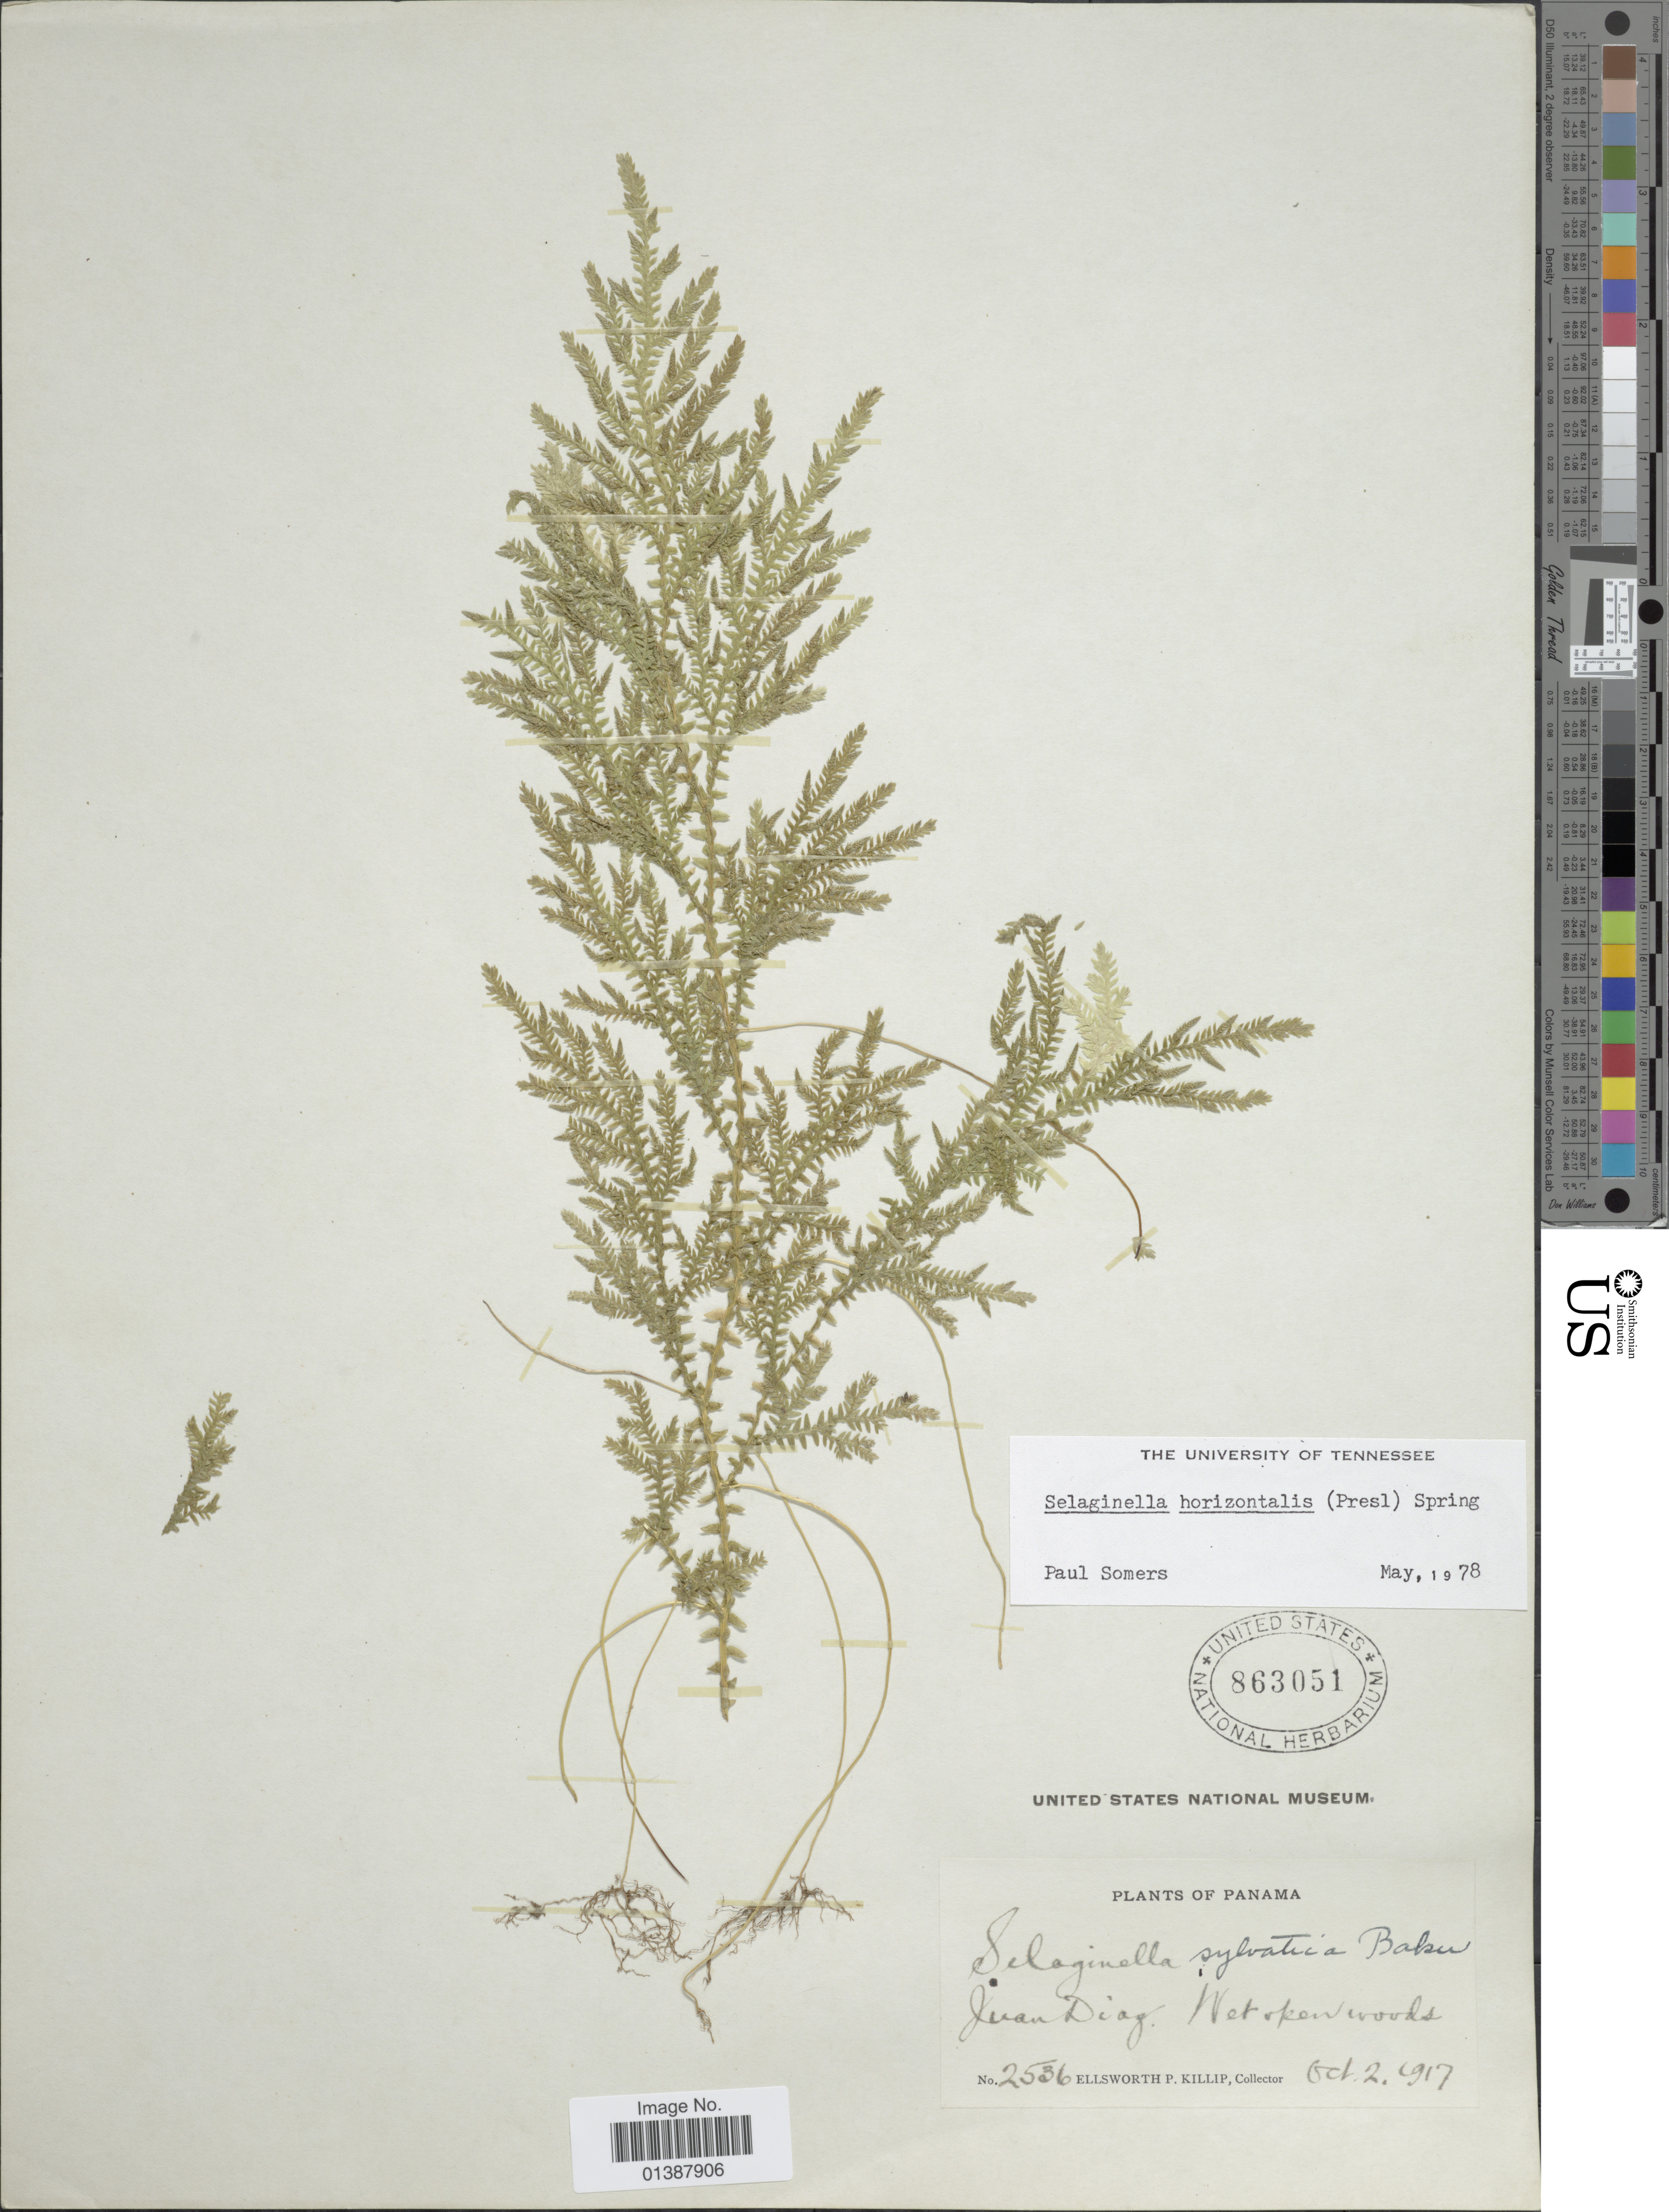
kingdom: Plantae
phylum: Tracheophyta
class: Lycopodiopsida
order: Selaginellales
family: Selaginellaceae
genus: Selaginella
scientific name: Selaginella horizontalis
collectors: E. P. Killip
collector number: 2536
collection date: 1917-10-02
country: Panama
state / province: Panamá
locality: Juan Diaz. Wet open wood.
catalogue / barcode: US 863051